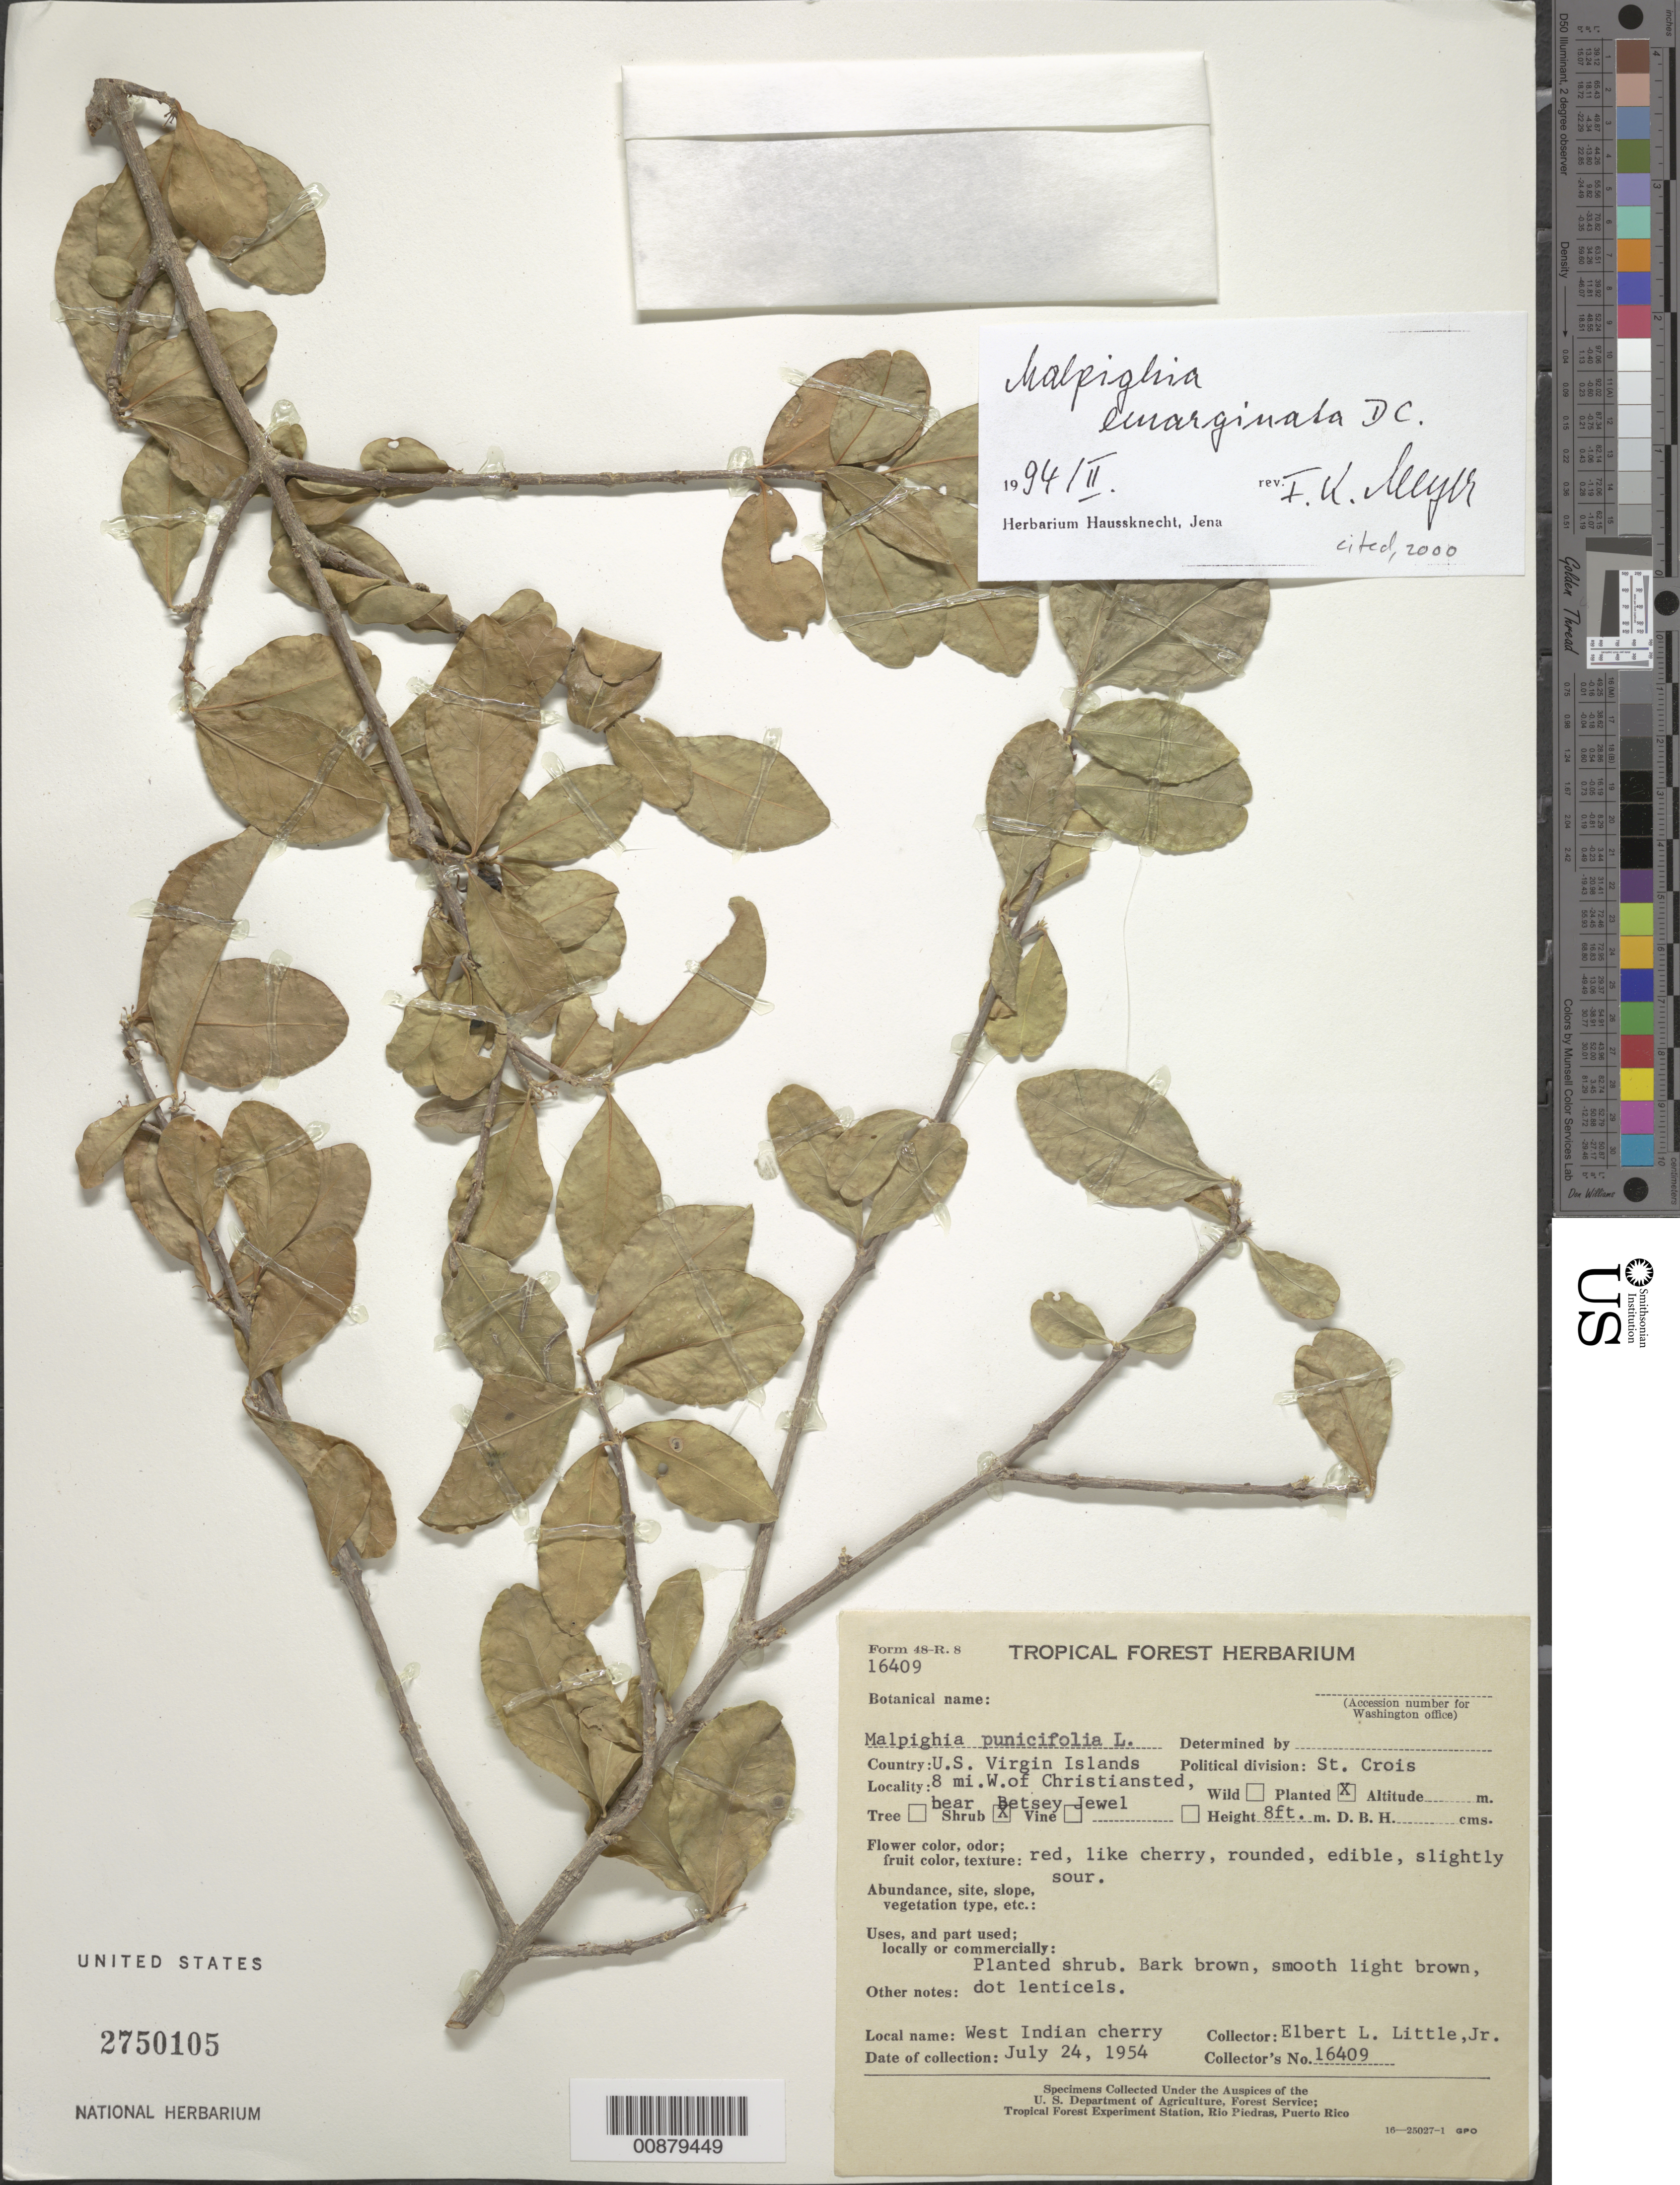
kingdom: Plantae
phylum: Tracheophyta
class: Magnoliopsida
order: Malpighiales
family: Malpighiaceae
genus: Malpighia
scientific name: Malpighia emarginata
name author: DC.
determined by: Meyer, F. K.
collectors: E. L. Little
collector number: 16409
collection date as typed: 24 Jul 1954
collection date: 1954-07-24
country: U.S. Virgin Islands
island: St. Croix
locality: Christiansted, 8 mi. W of, near Betsey Jewel.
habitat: Planted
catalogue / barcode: US 2750105